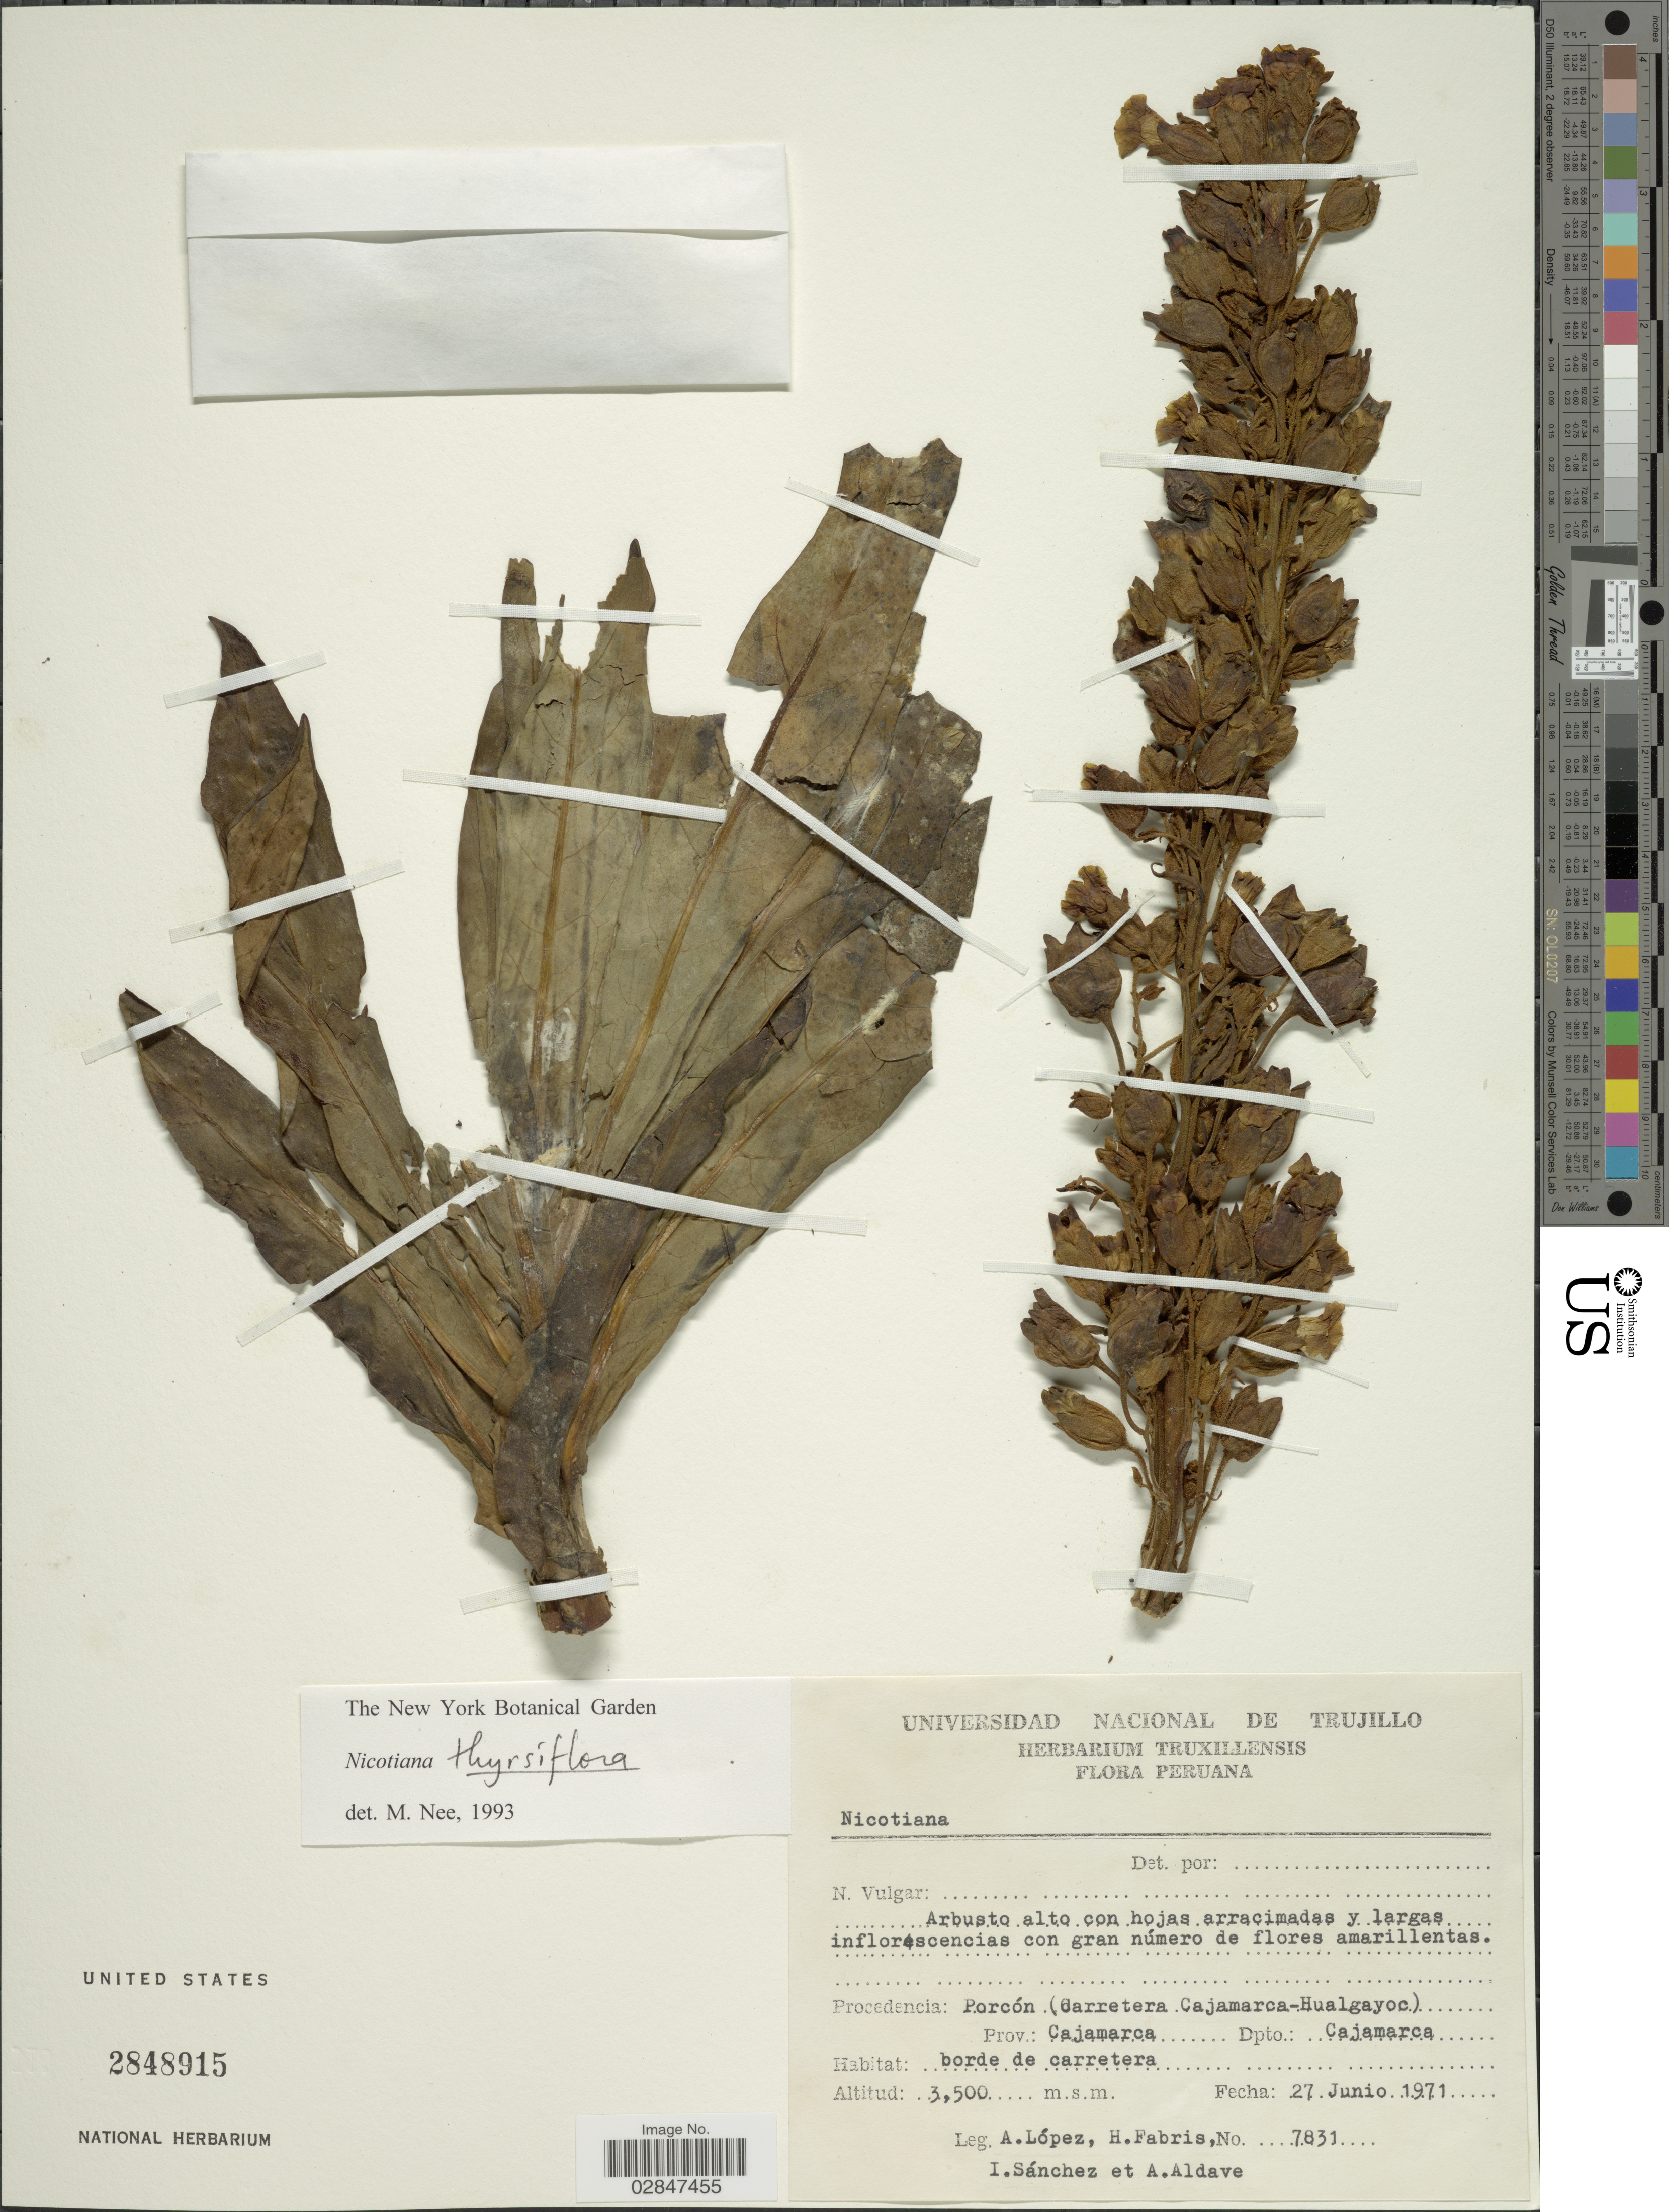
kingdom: Plantae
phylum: Tracheophyta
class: Magnoliopsida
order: Solanales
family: Solanaceae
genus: Nicotiana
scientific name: Nicotiana thyrsiflora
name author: Goodsp.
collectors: A. López, H. Fabris, I. Sánchez & A. Aldave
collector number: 7831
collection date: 1971-06-27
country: Peru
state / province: Cajamarca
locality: Procedencia: Porcón (Carretera Cajamarca-Hualgayoc) Prov.: Cajamarca, Dpto.: Cajamarca.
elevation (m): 3500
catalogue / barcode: US 2848915